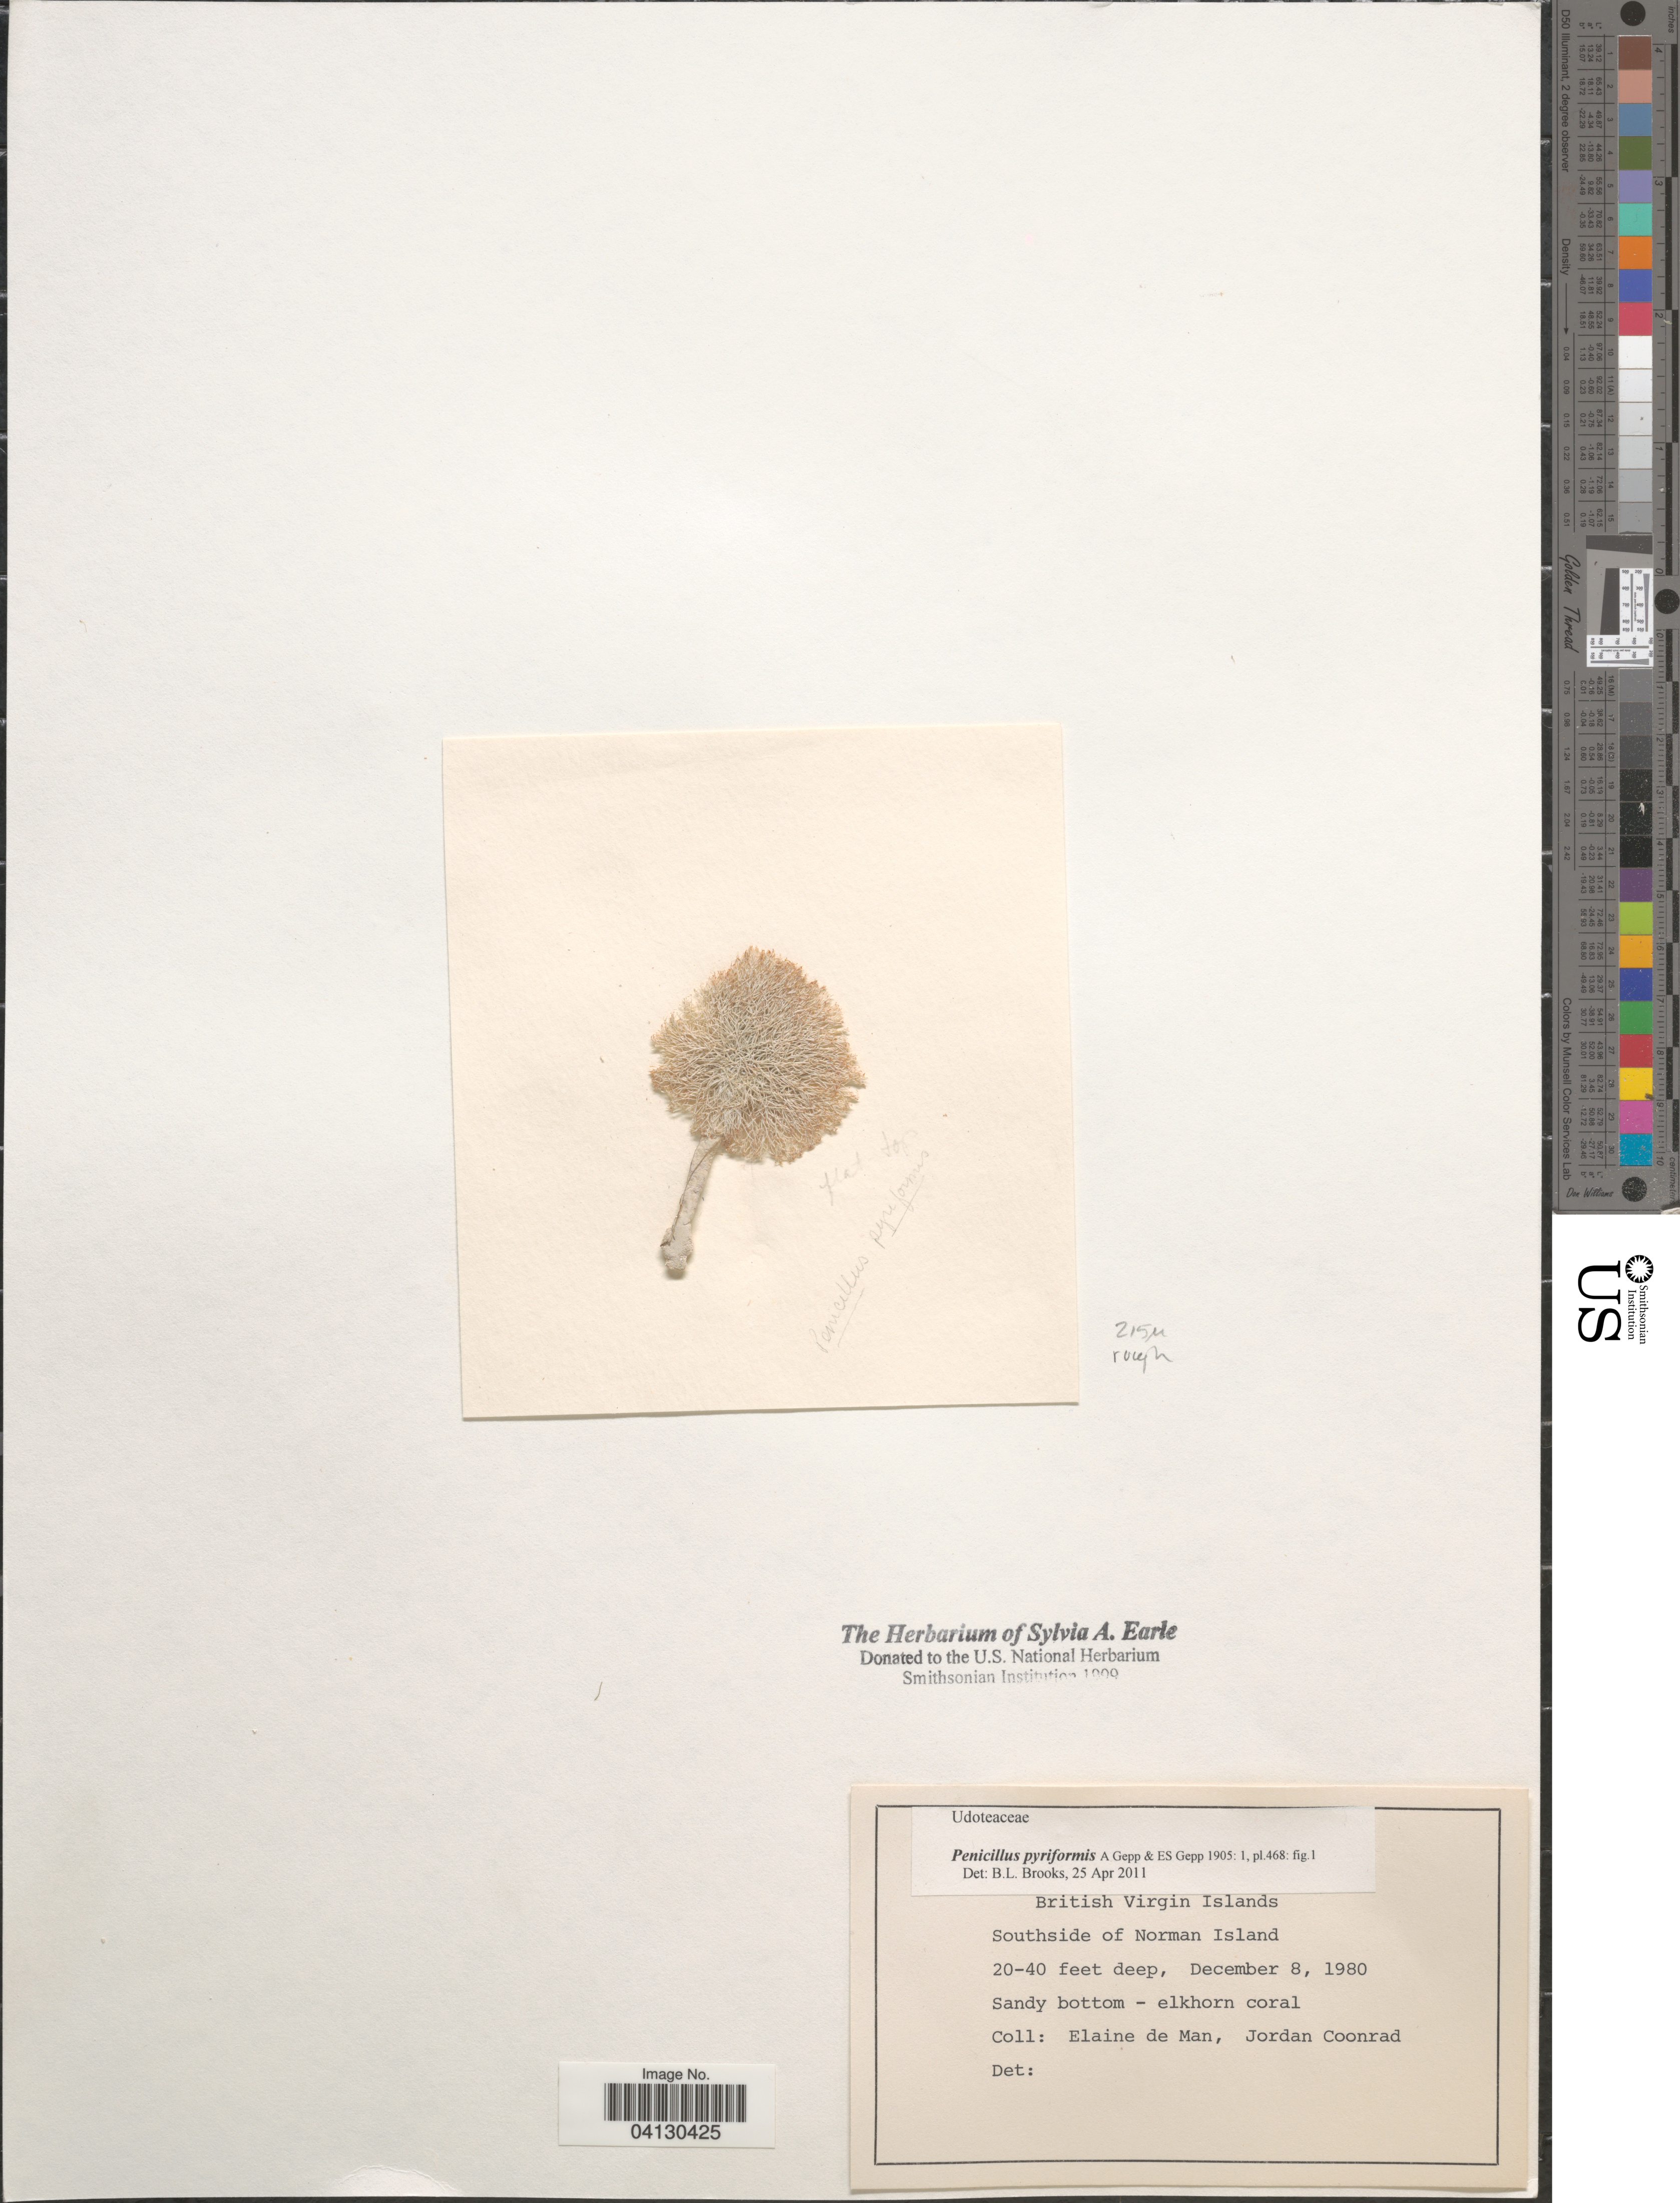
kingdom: Plantae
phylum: Chlorophyta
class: Ulvophyceae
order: Bryopsidales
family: Udoteaceae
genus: Penicillus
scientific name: Penicillus pyriformis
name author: A. Gepp & E. Gepp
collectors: E. de Man & J. Coonrad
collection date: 1980-12-08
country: British Virgin Islands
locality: Southside of Norman Island.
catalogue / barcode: US 329011